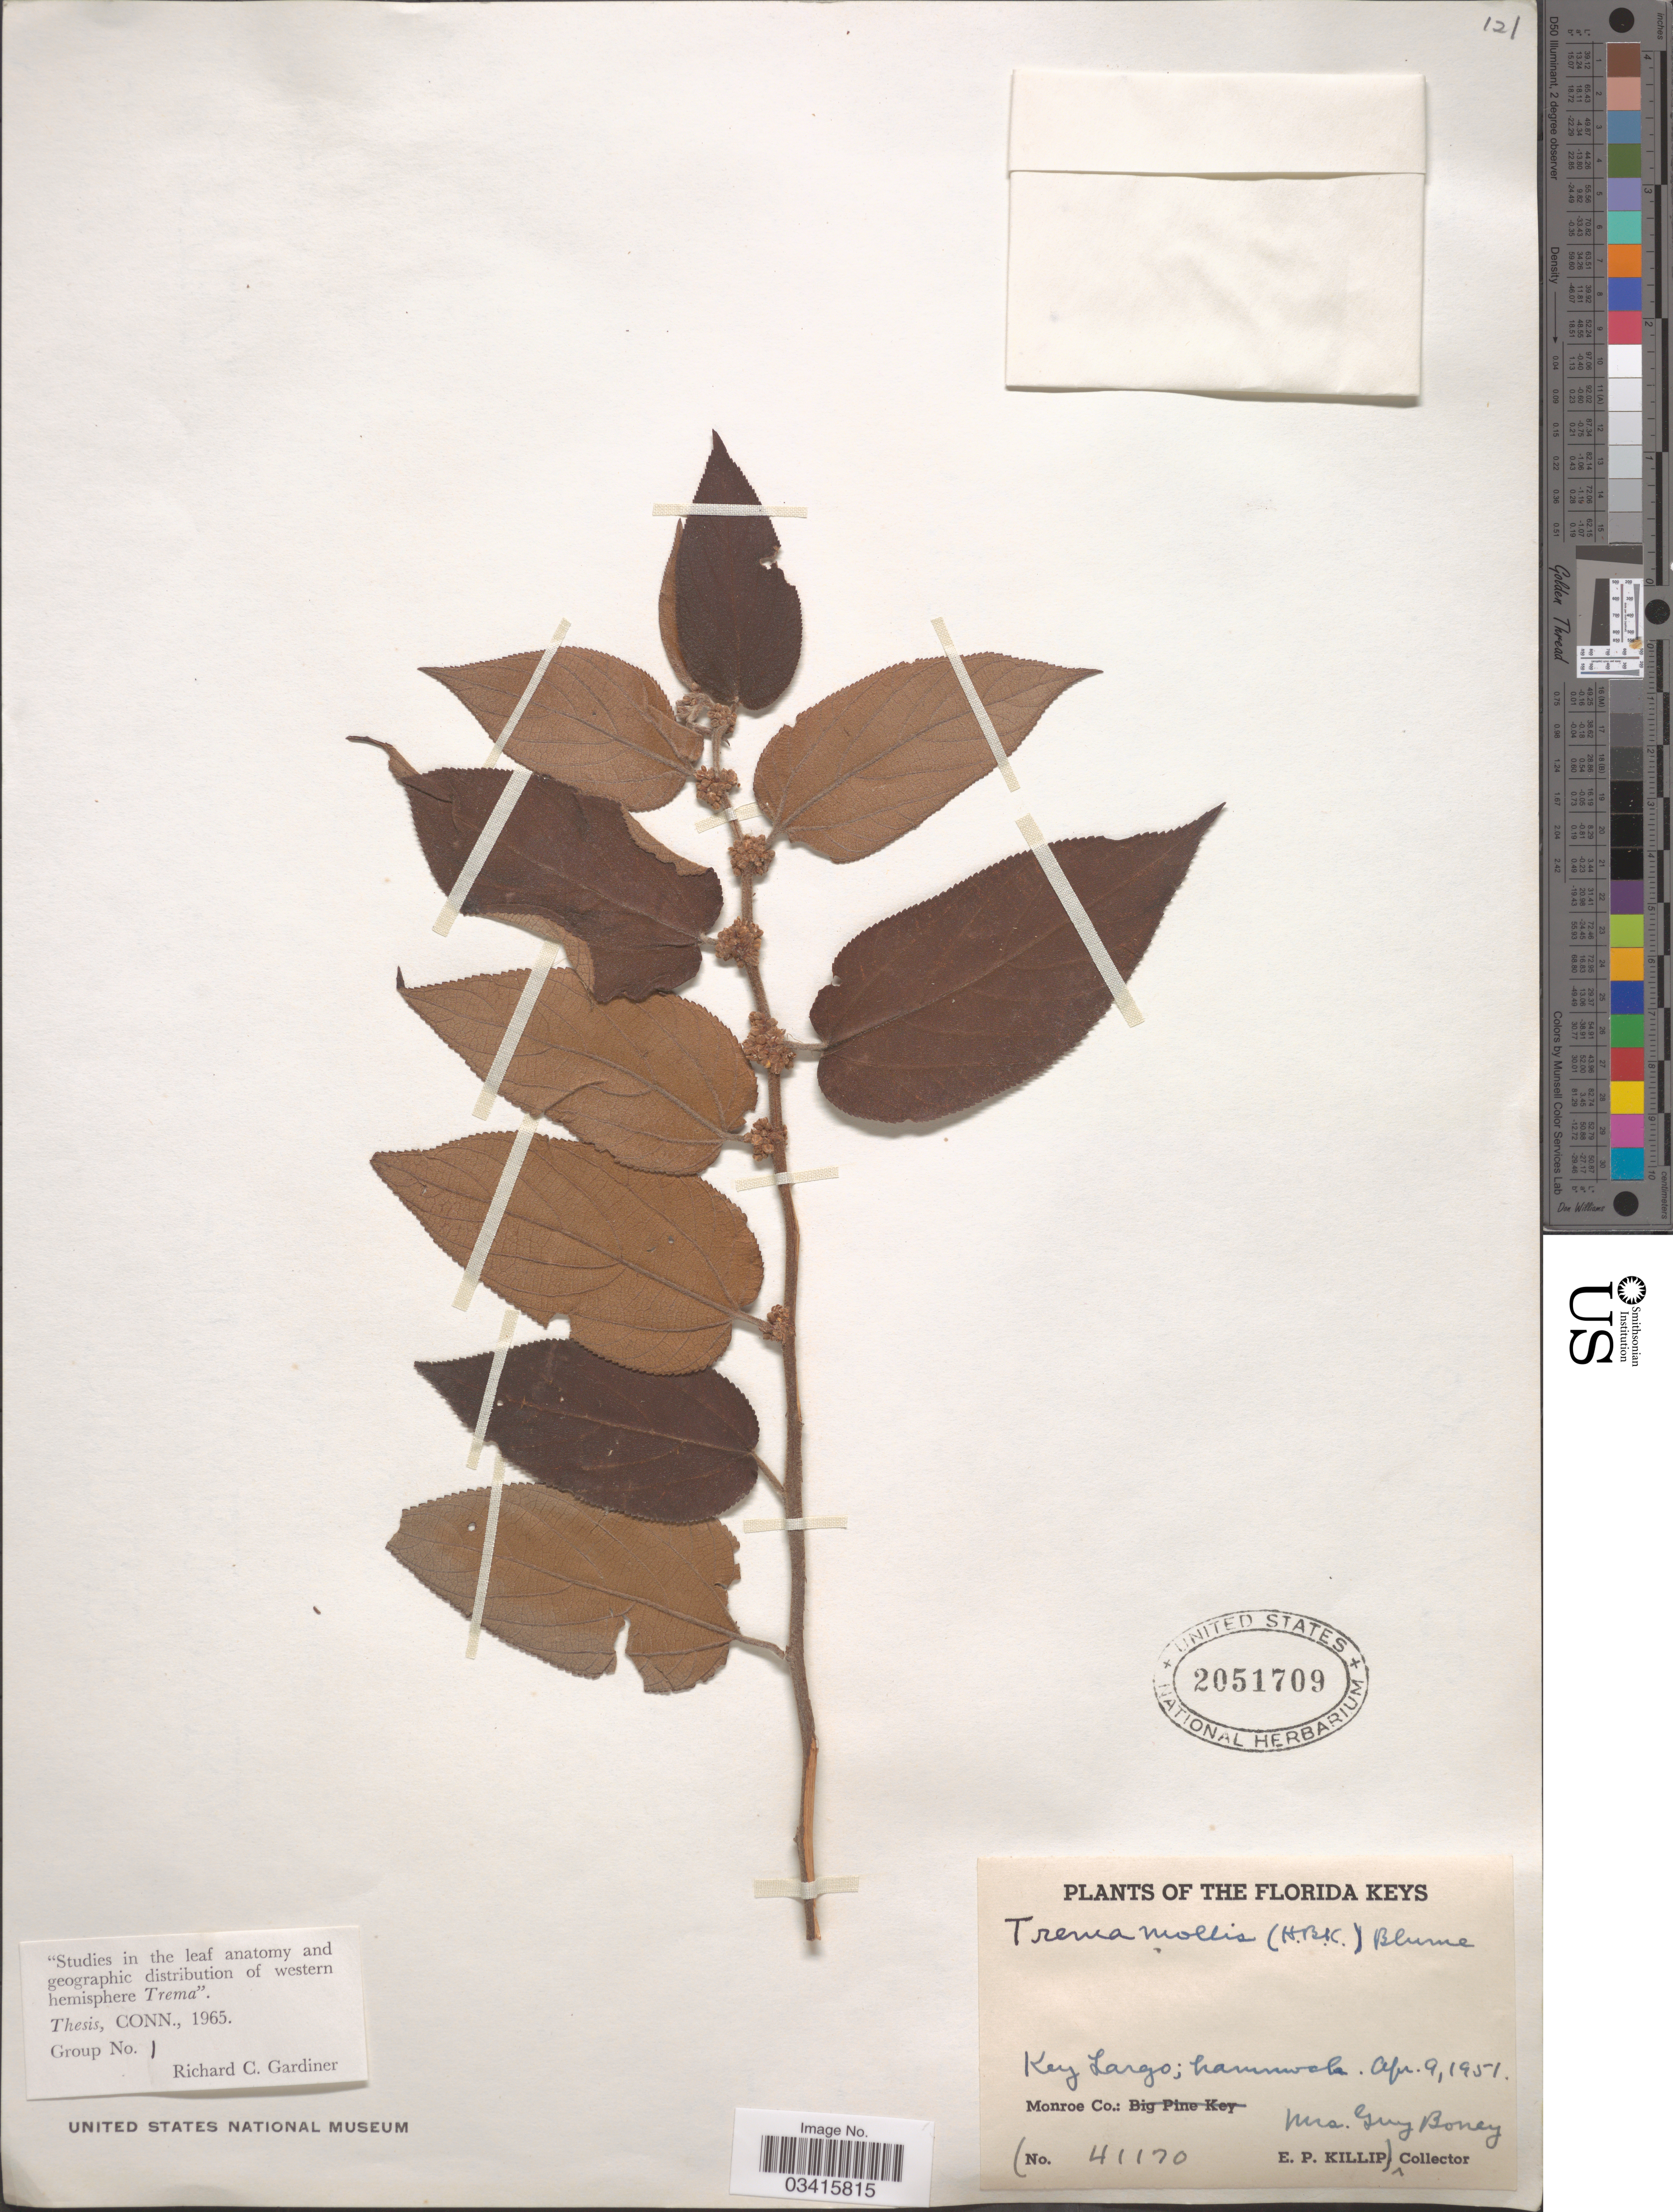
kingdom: Plantae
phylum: Tracheophyta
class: Magnoliopsida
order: Rosales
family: Cannabaceae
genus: Trema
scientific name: Trema floridanum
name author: Britton ex Small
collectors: E. P. Killip & G. Boney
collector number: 41170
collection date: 1951-04-09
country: United States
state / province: Florida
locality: The Florida Keys. Key Largo; hammock. Monroe Co.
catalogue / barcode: US 2051709